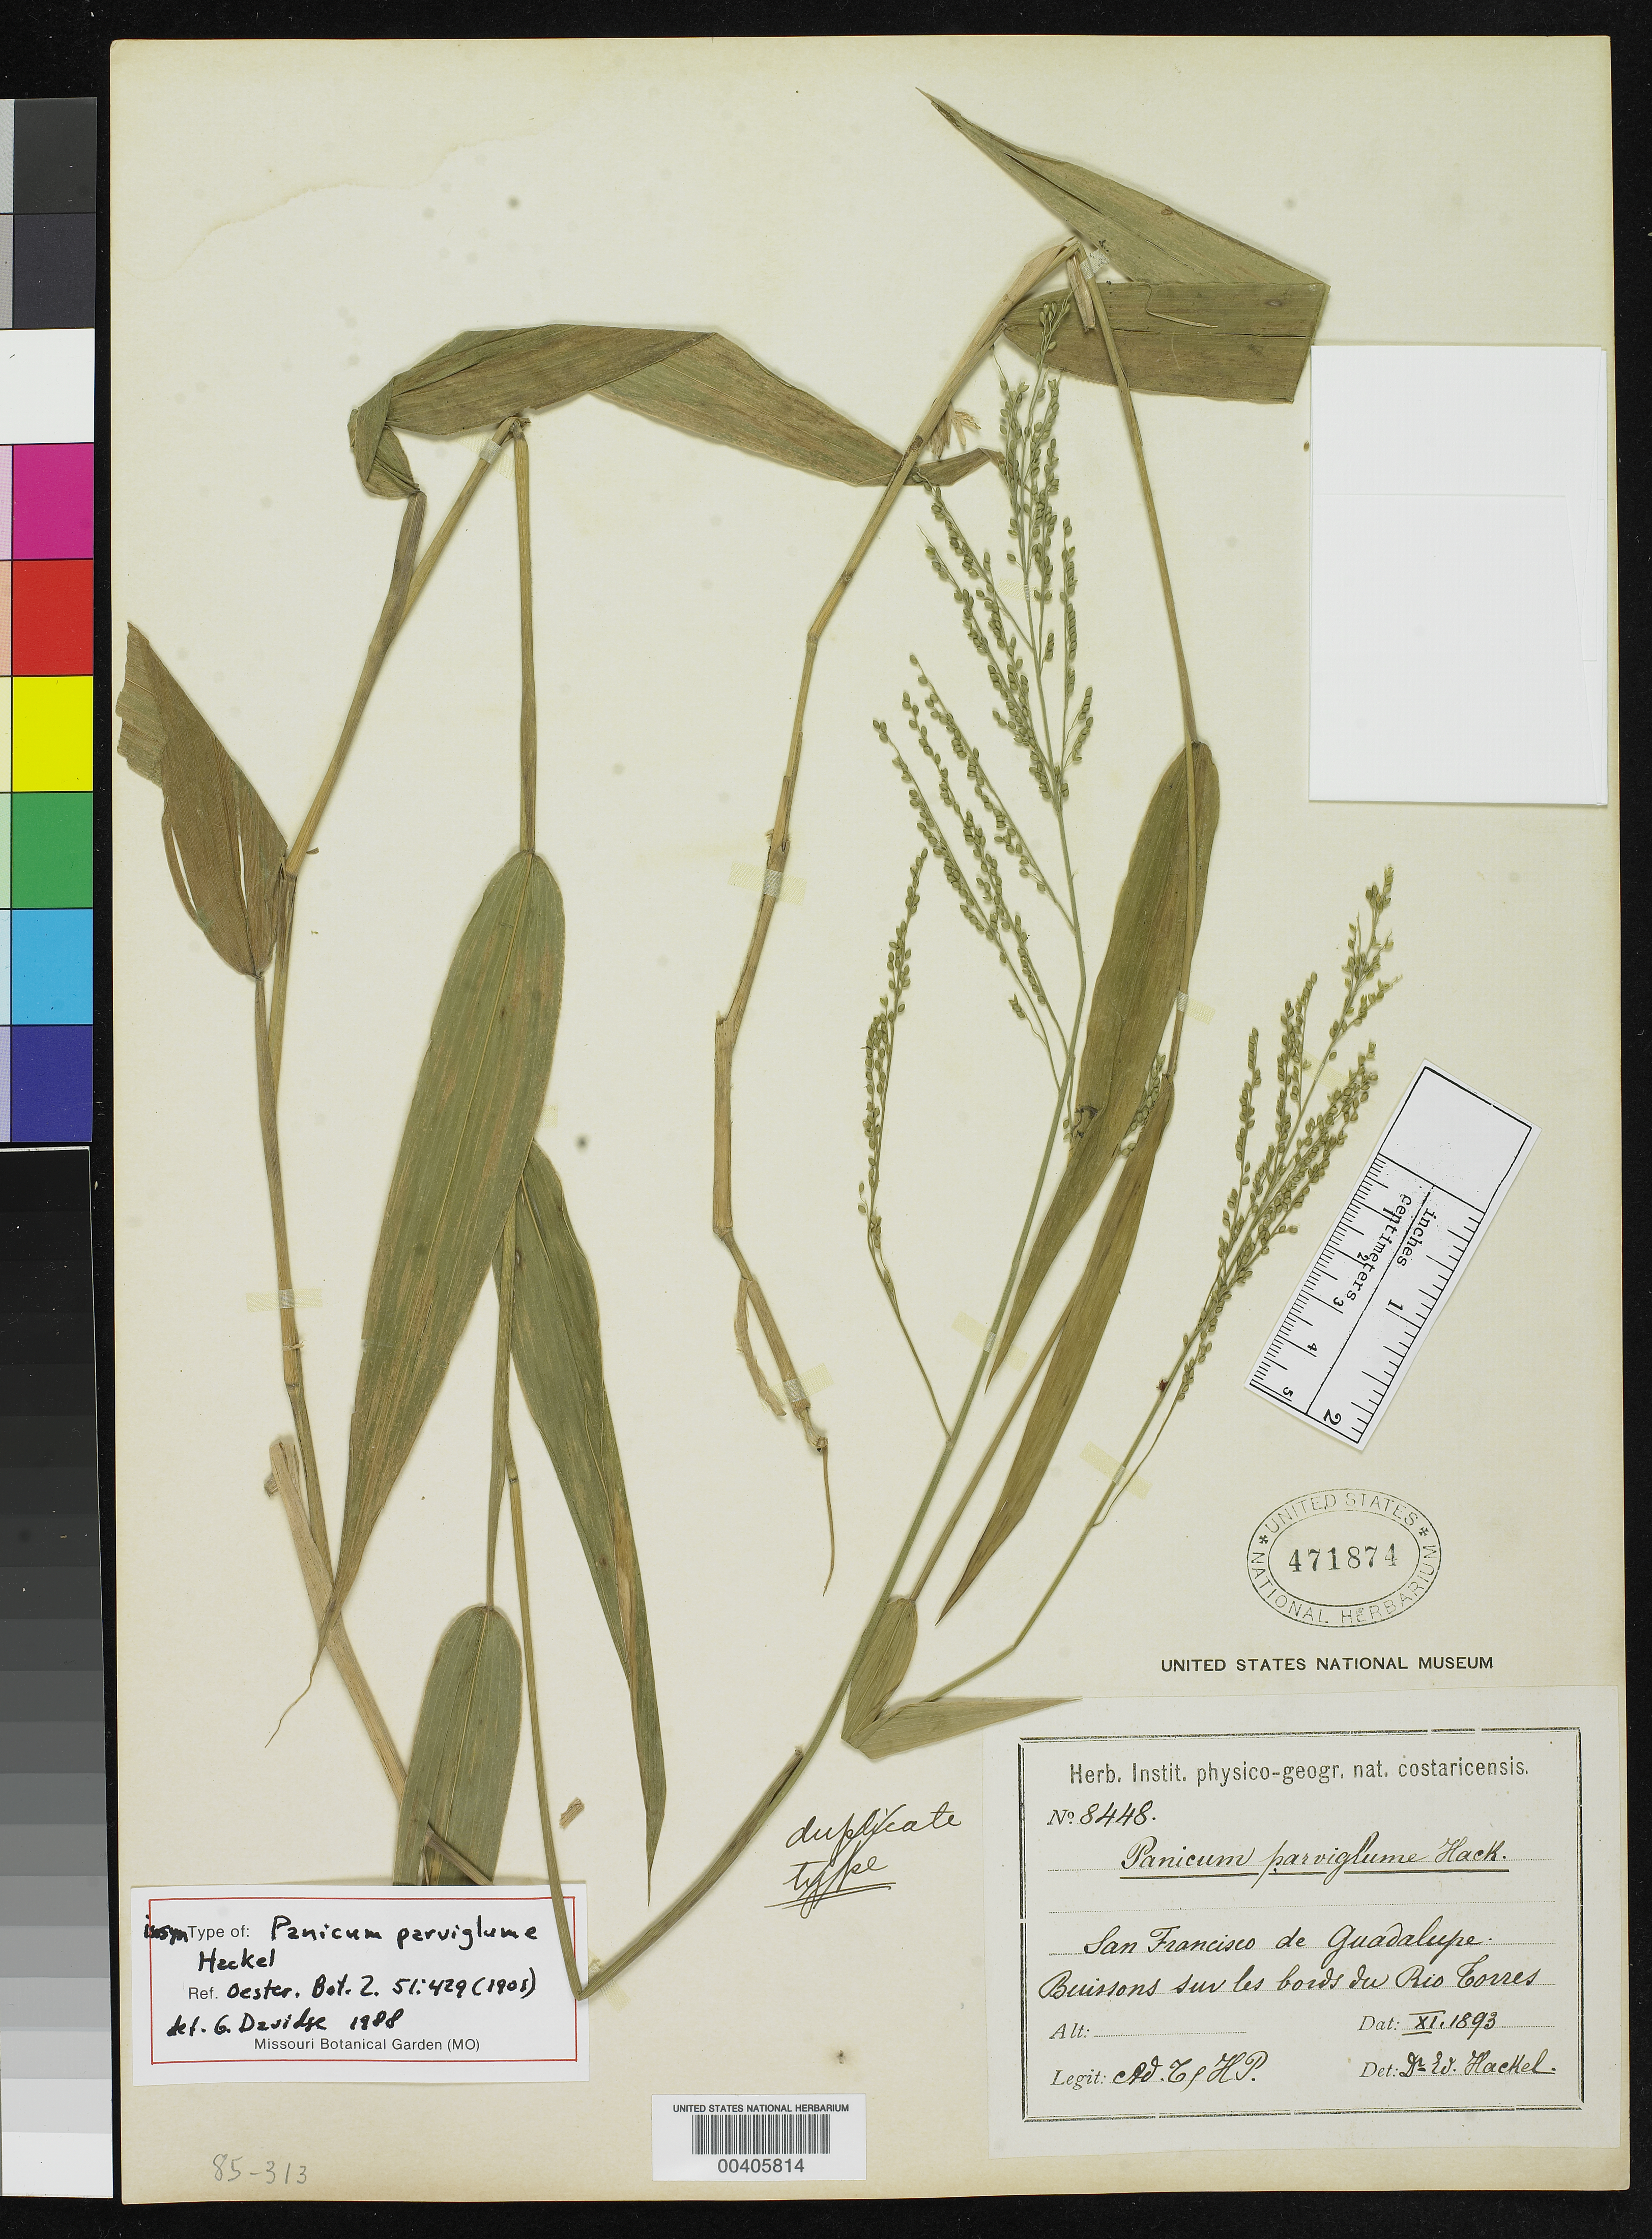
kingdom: Plantae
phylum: Tracheophyta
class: Liliopsida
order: Poales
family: Poaceae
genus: Panicum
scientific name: Panicum parviglume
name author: Hack.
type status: Isotype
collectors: A. Tonduz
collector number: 8448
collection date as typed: Sep 1893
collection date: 1893-09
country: Costa Rica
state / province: San José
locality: San Francisco de Guadelupe.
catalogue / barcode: US 471874